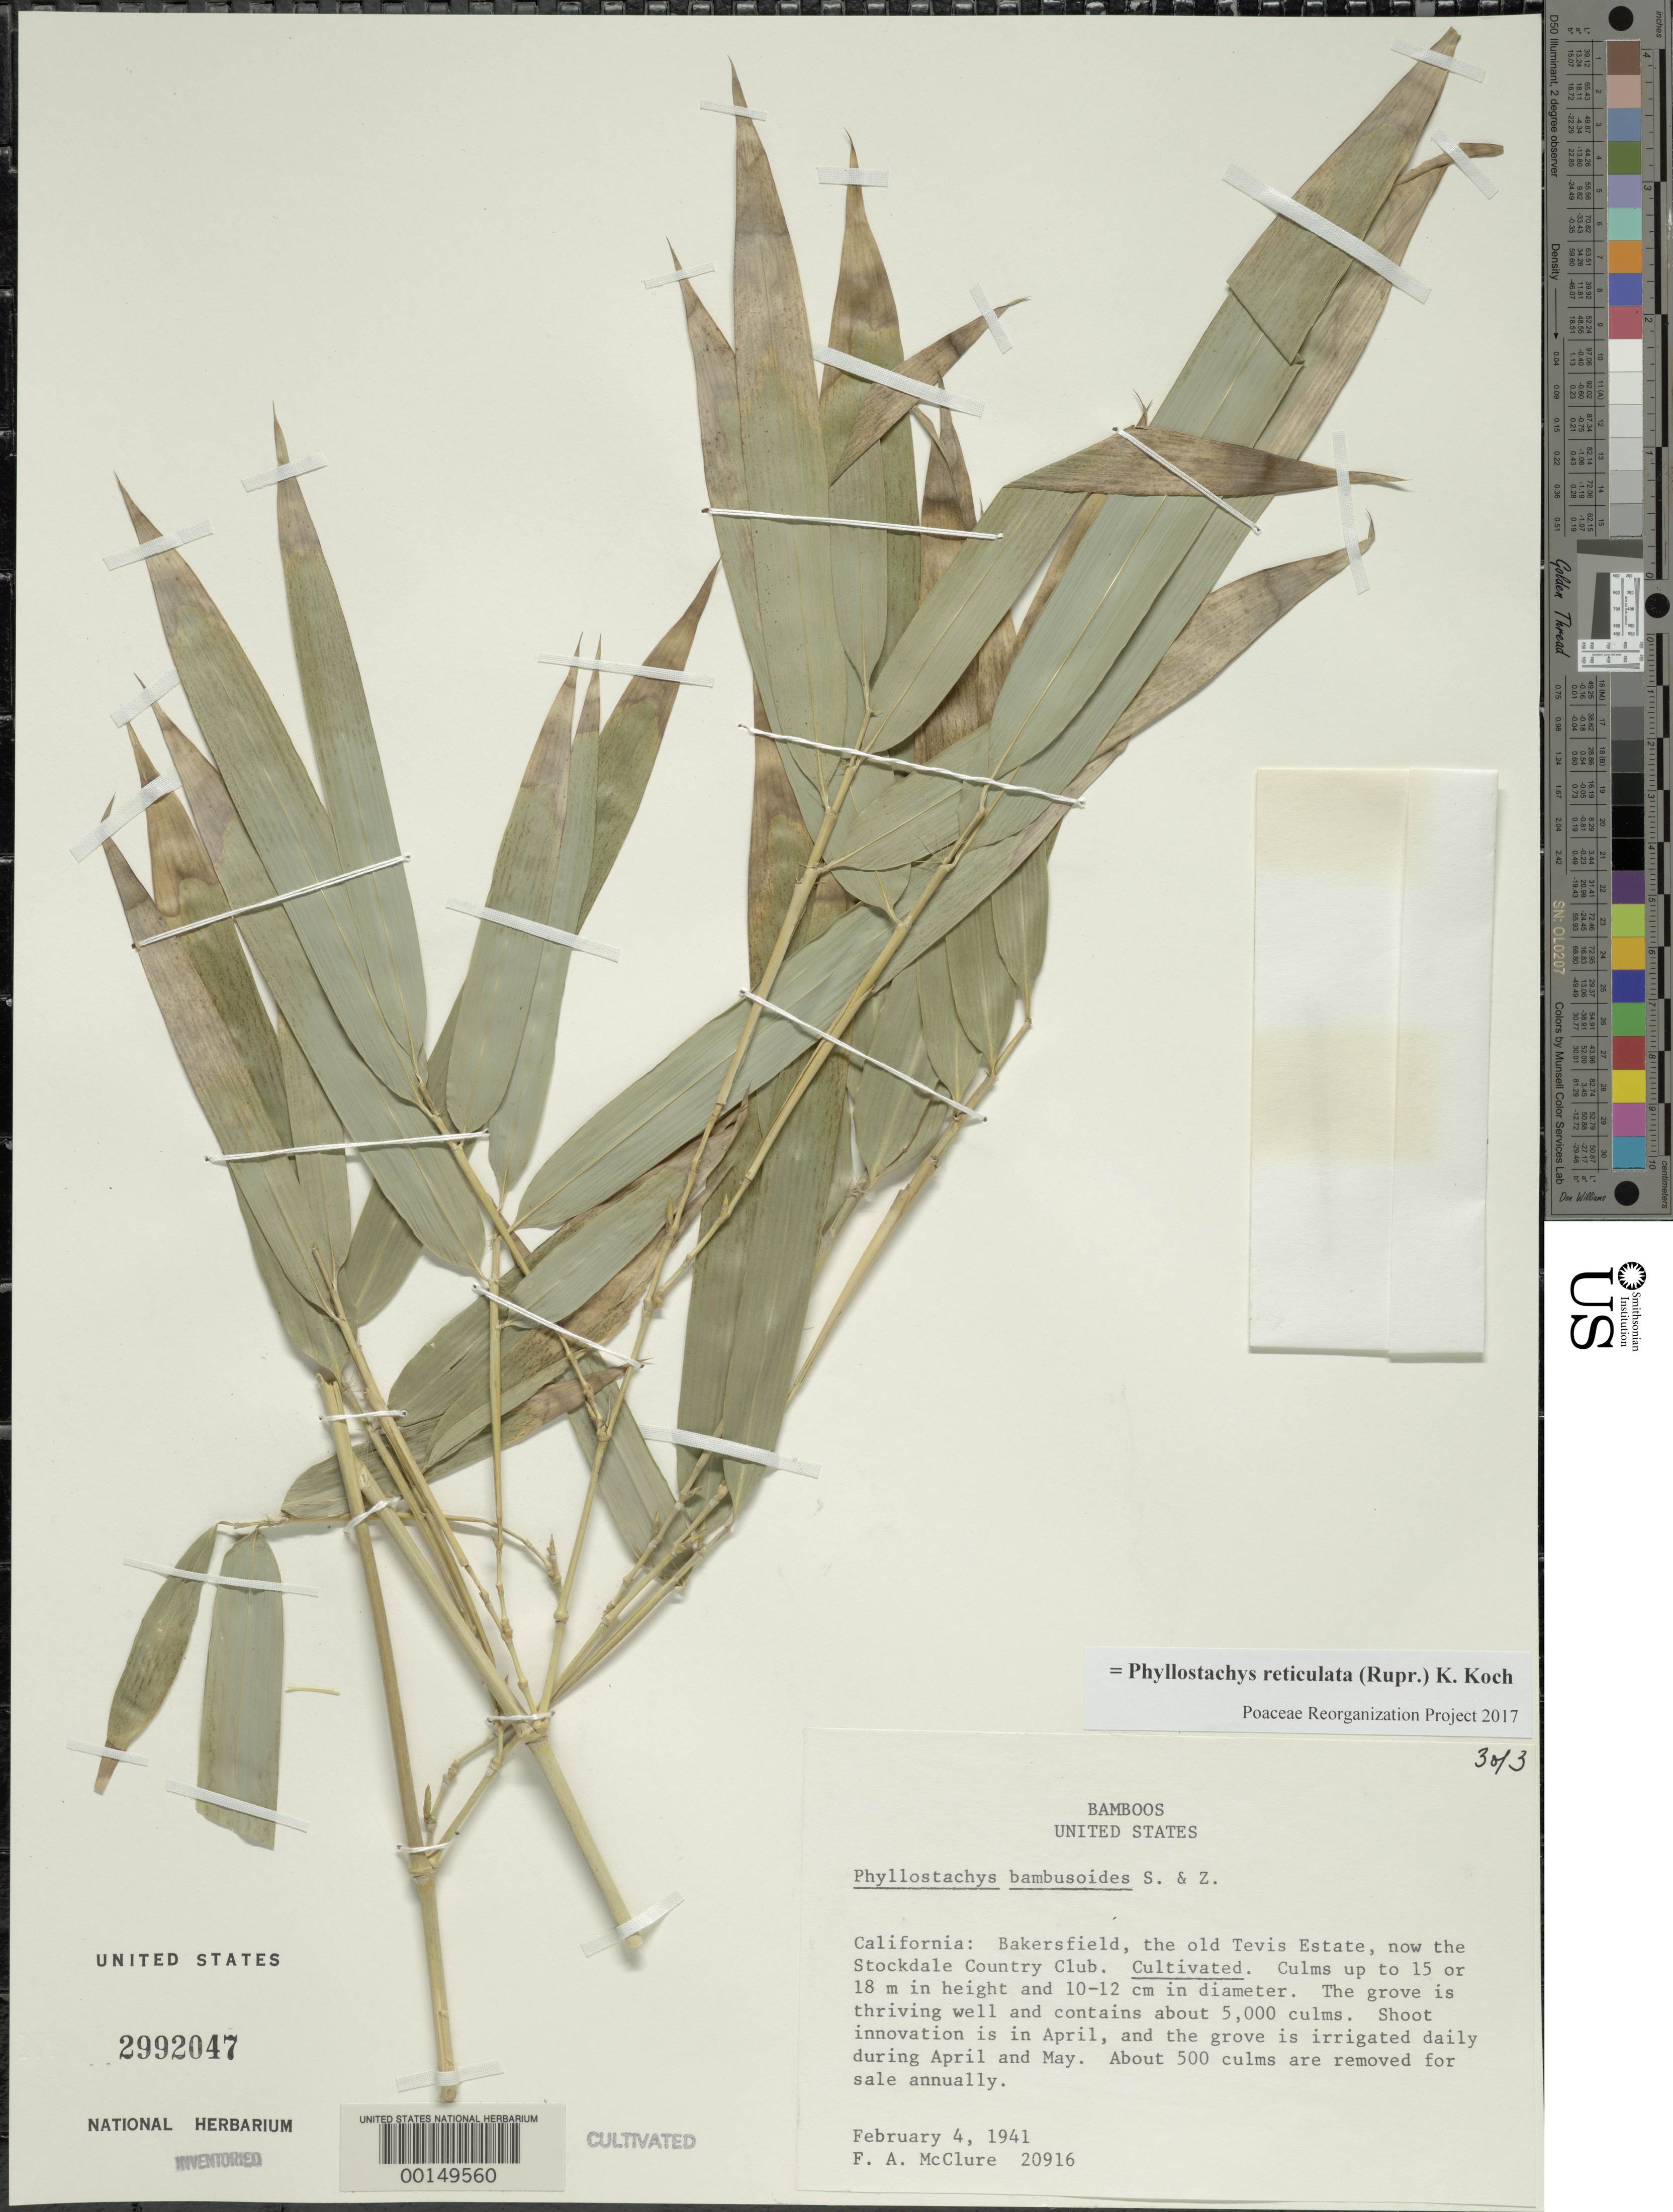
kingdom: Plantae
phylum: Tracheophyta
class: Liliopsida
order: Poales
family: Poaceae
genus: Phyllostachys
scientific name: Phyllostachys reticulata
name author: (Rupr.) K. Koch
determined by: Poaceae Reorganization Project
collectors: F. A. McClure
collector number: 20916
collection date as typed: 04 Feb 1941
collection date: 1941-02-04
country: United States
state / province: California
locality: Bakersfield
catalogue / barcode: US 2992047